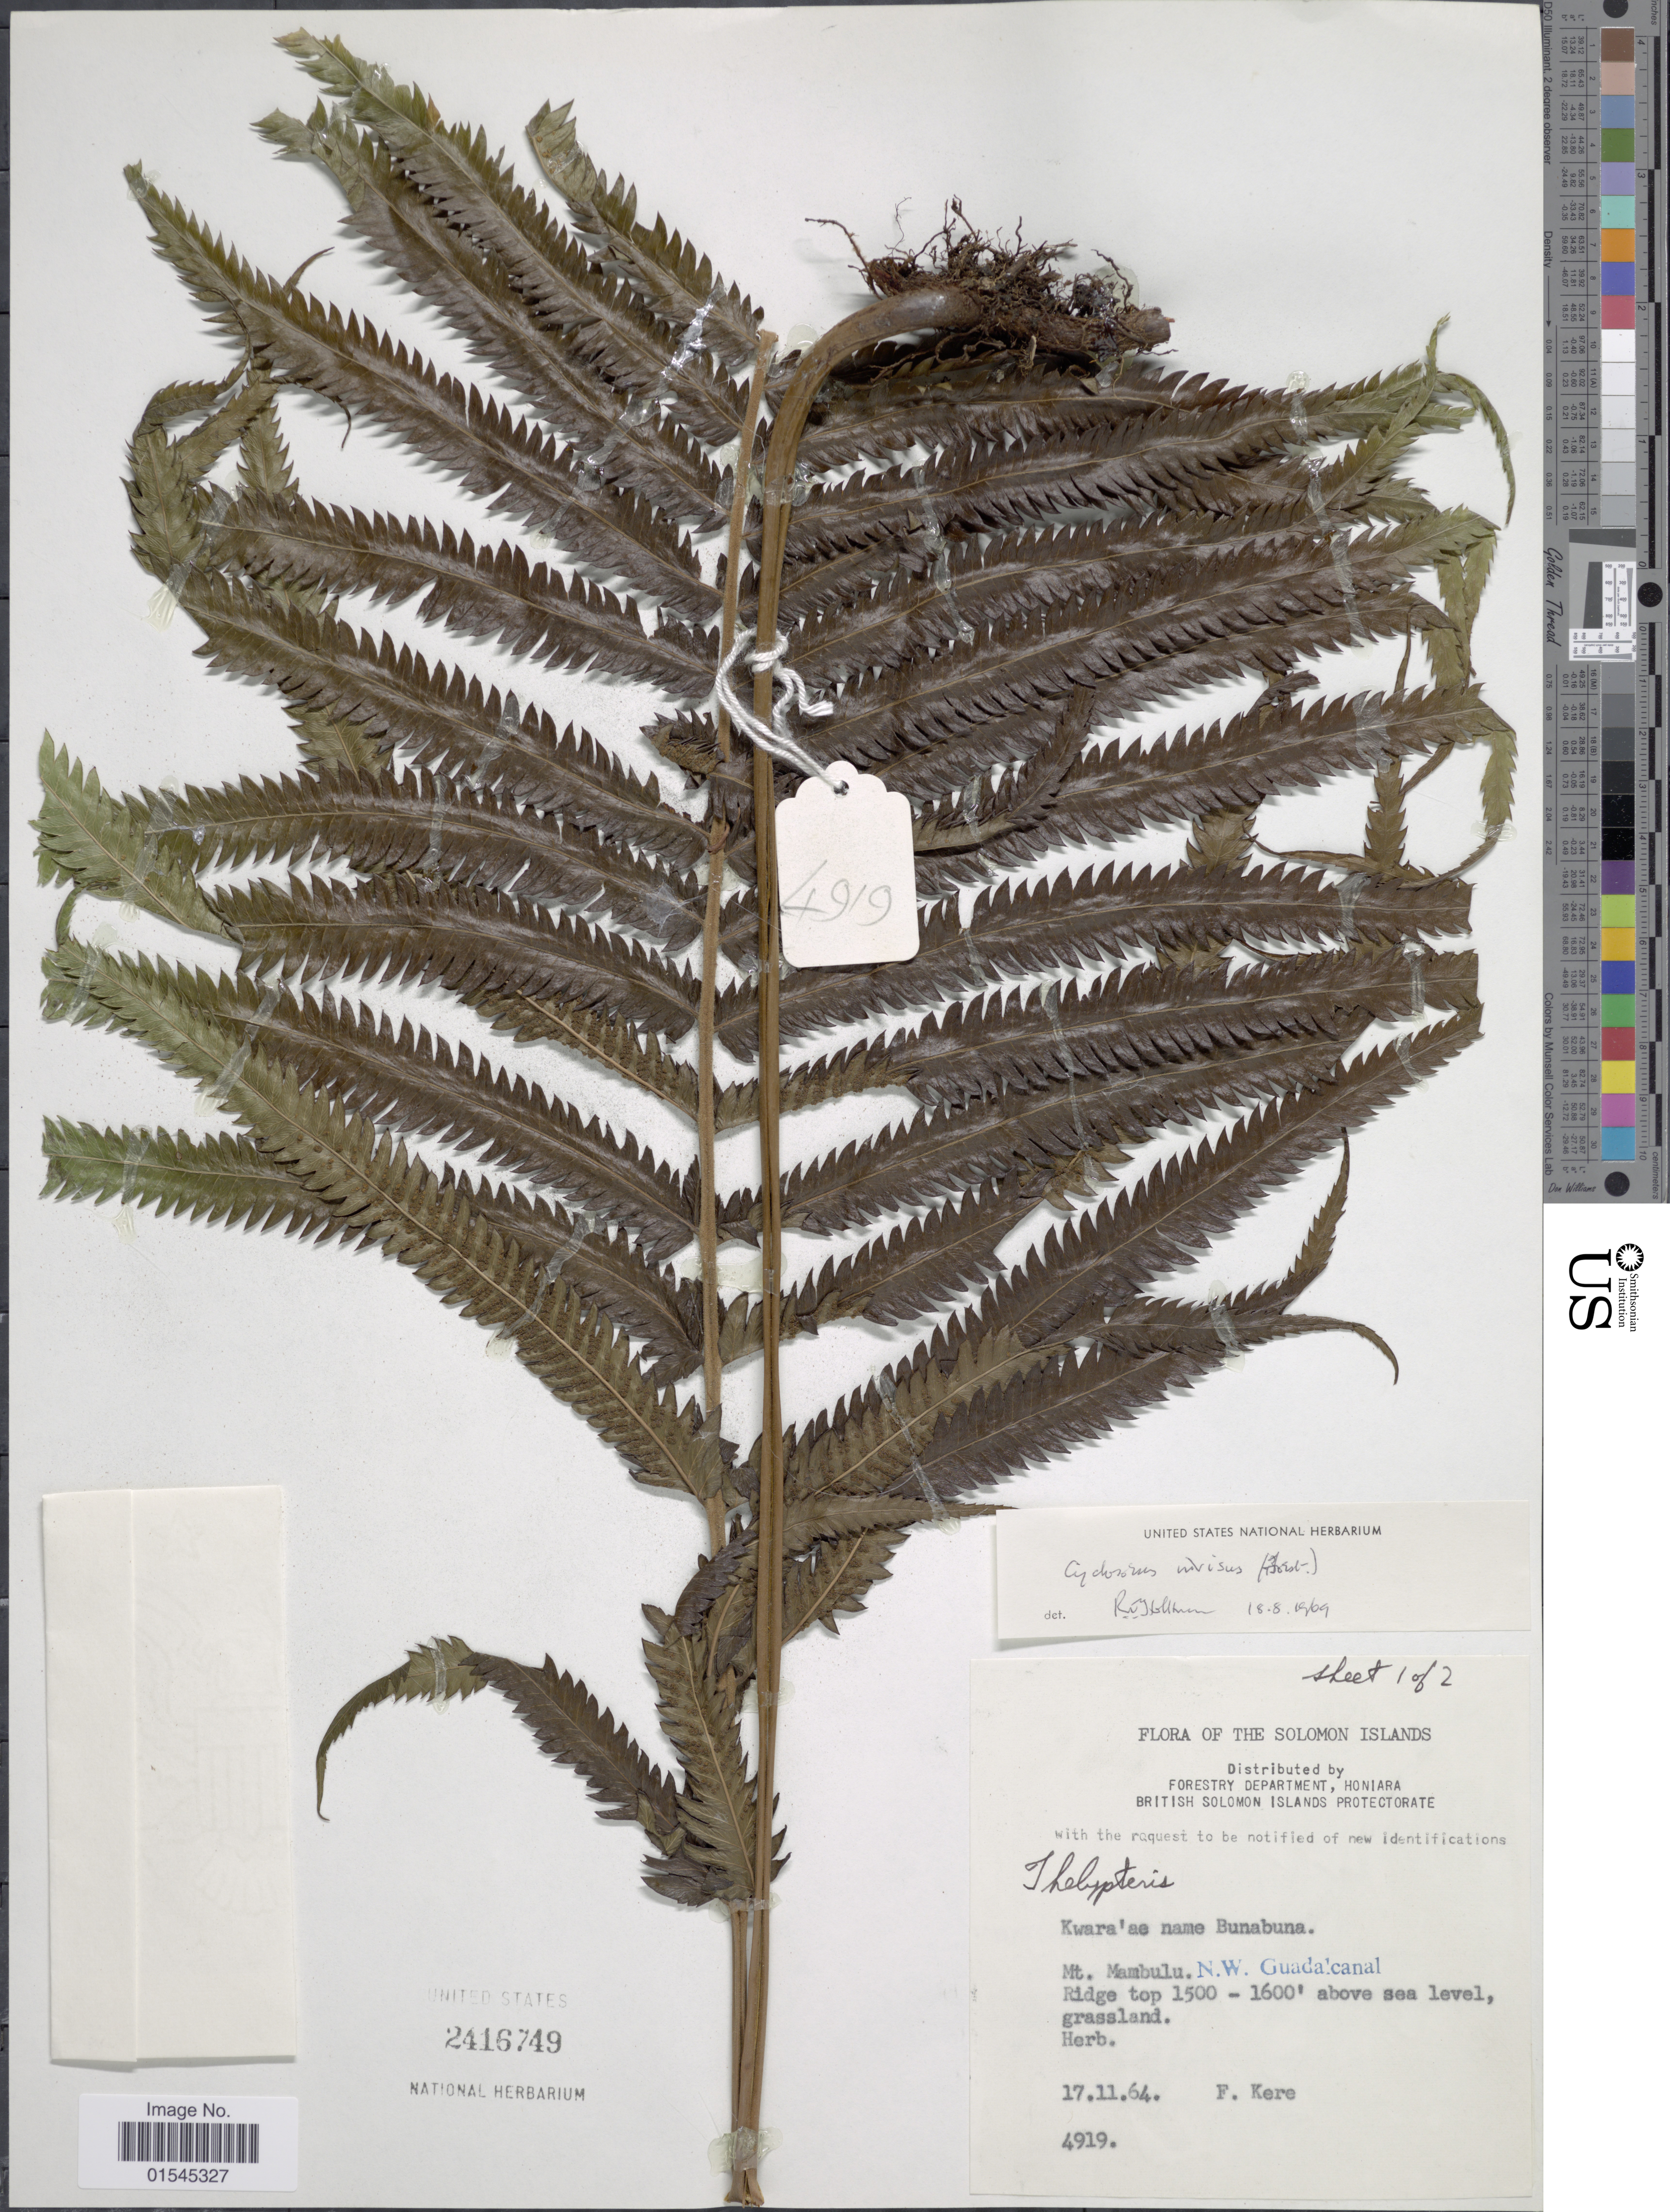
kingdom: Plantae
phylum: Tracheophyta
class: Polypodiopsida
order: Polypodiales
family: Thelypteridaceae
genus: Sphaerostephanos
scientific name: Sphaerostephanos invisus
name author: (G. Forst.) Holttum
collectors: F. Kere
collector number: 4919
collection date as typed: Transcribed d/m/y: 17/11/64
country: Solomon Islands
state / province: Solomon Islands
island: Guadalcanal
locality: The Solomon Islands. Forestery Department, Honiara. British Solomon Islands Protectorate. Mt. Mambulu, N. W. Guadalcanal. Ridge top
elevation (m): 457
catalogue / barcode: US 2416749